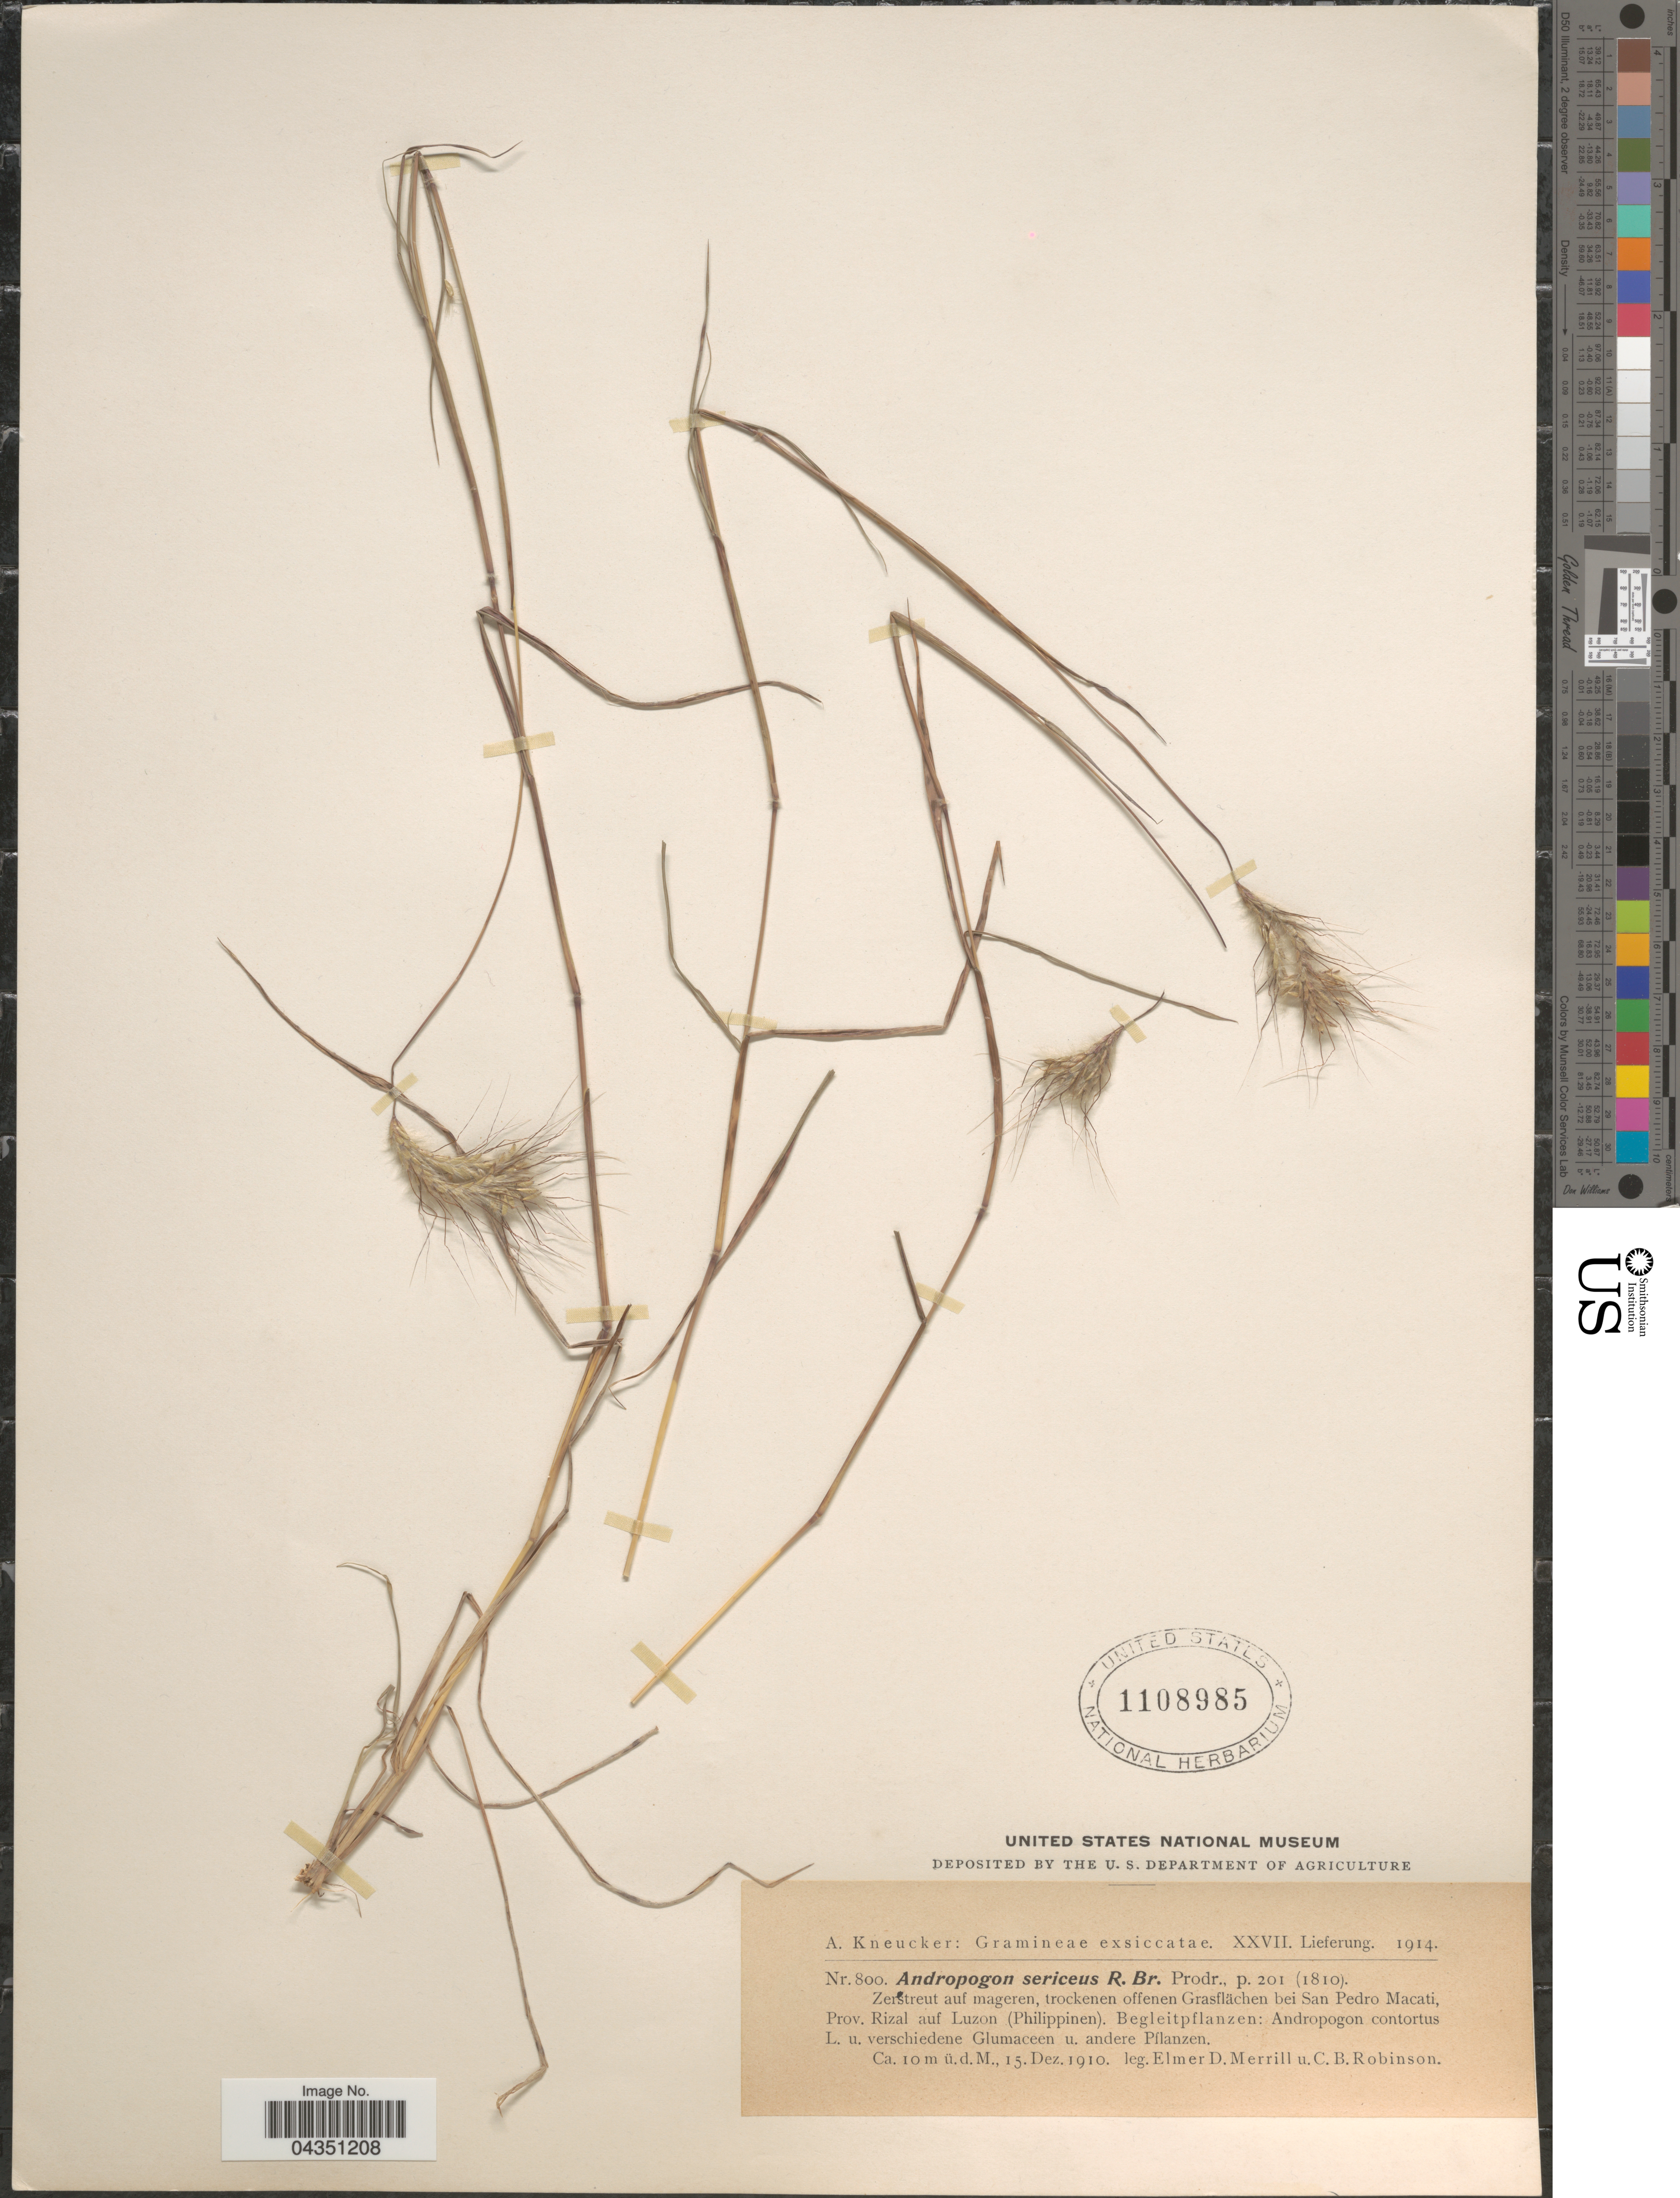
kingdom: Plantae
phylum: Tracheophyta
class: Liliopsida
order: Poales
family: Poaceae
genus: Dichanthium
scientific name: Dichanthium sericeum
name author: (R. Br.) A. Camus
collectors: E. D. Merrill & C. Robinson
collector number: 800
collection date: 1910-12-15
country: Philippines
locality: Prov. Rizal auf Luzon (Philippinen).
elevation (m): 10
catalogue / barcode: US 1108985